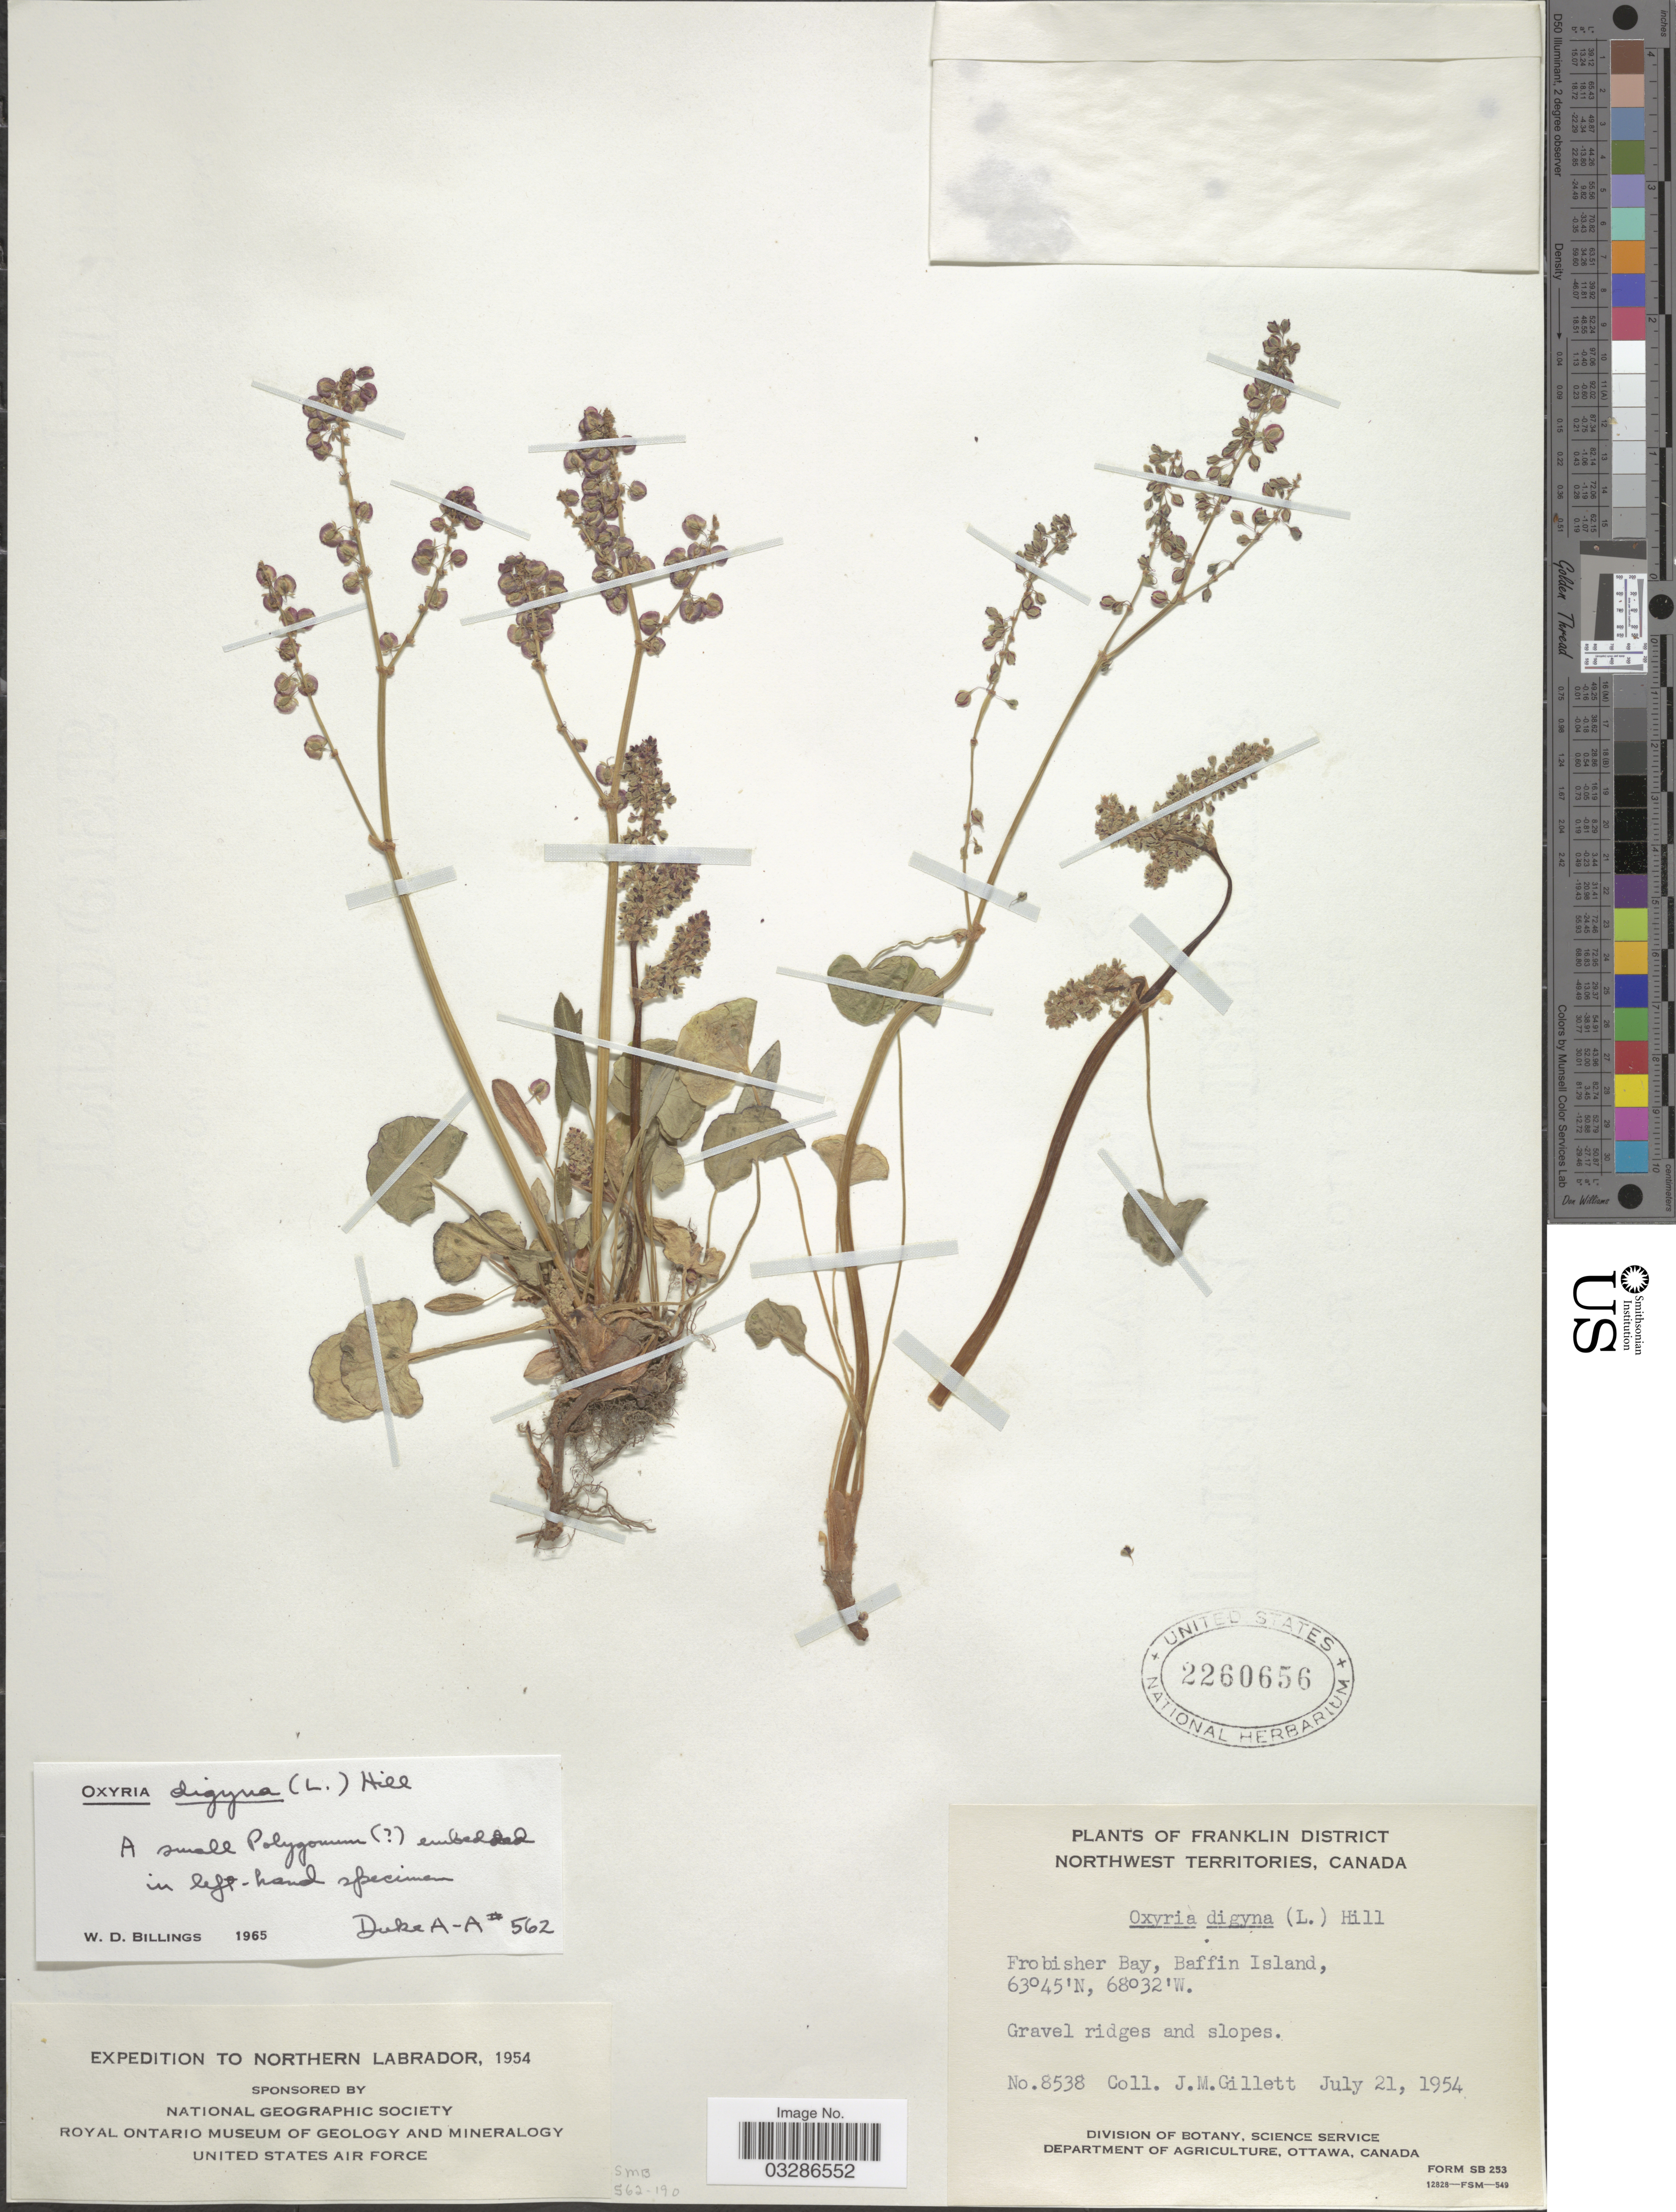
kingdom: Plantae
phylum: Tracheophyta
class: Magnoliopsida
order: Caryophyllales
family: Polygonaceae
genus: Oxyria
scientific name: Oxyria digyna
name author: (L.) Hill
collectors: J. M. Gillett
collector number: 8538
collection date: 1954-07-21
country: Canada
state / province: Northwest Territories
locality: Franklin District, Frobisher Bay, Baffin Island, Northern Labrador.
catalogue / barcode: US 2260656